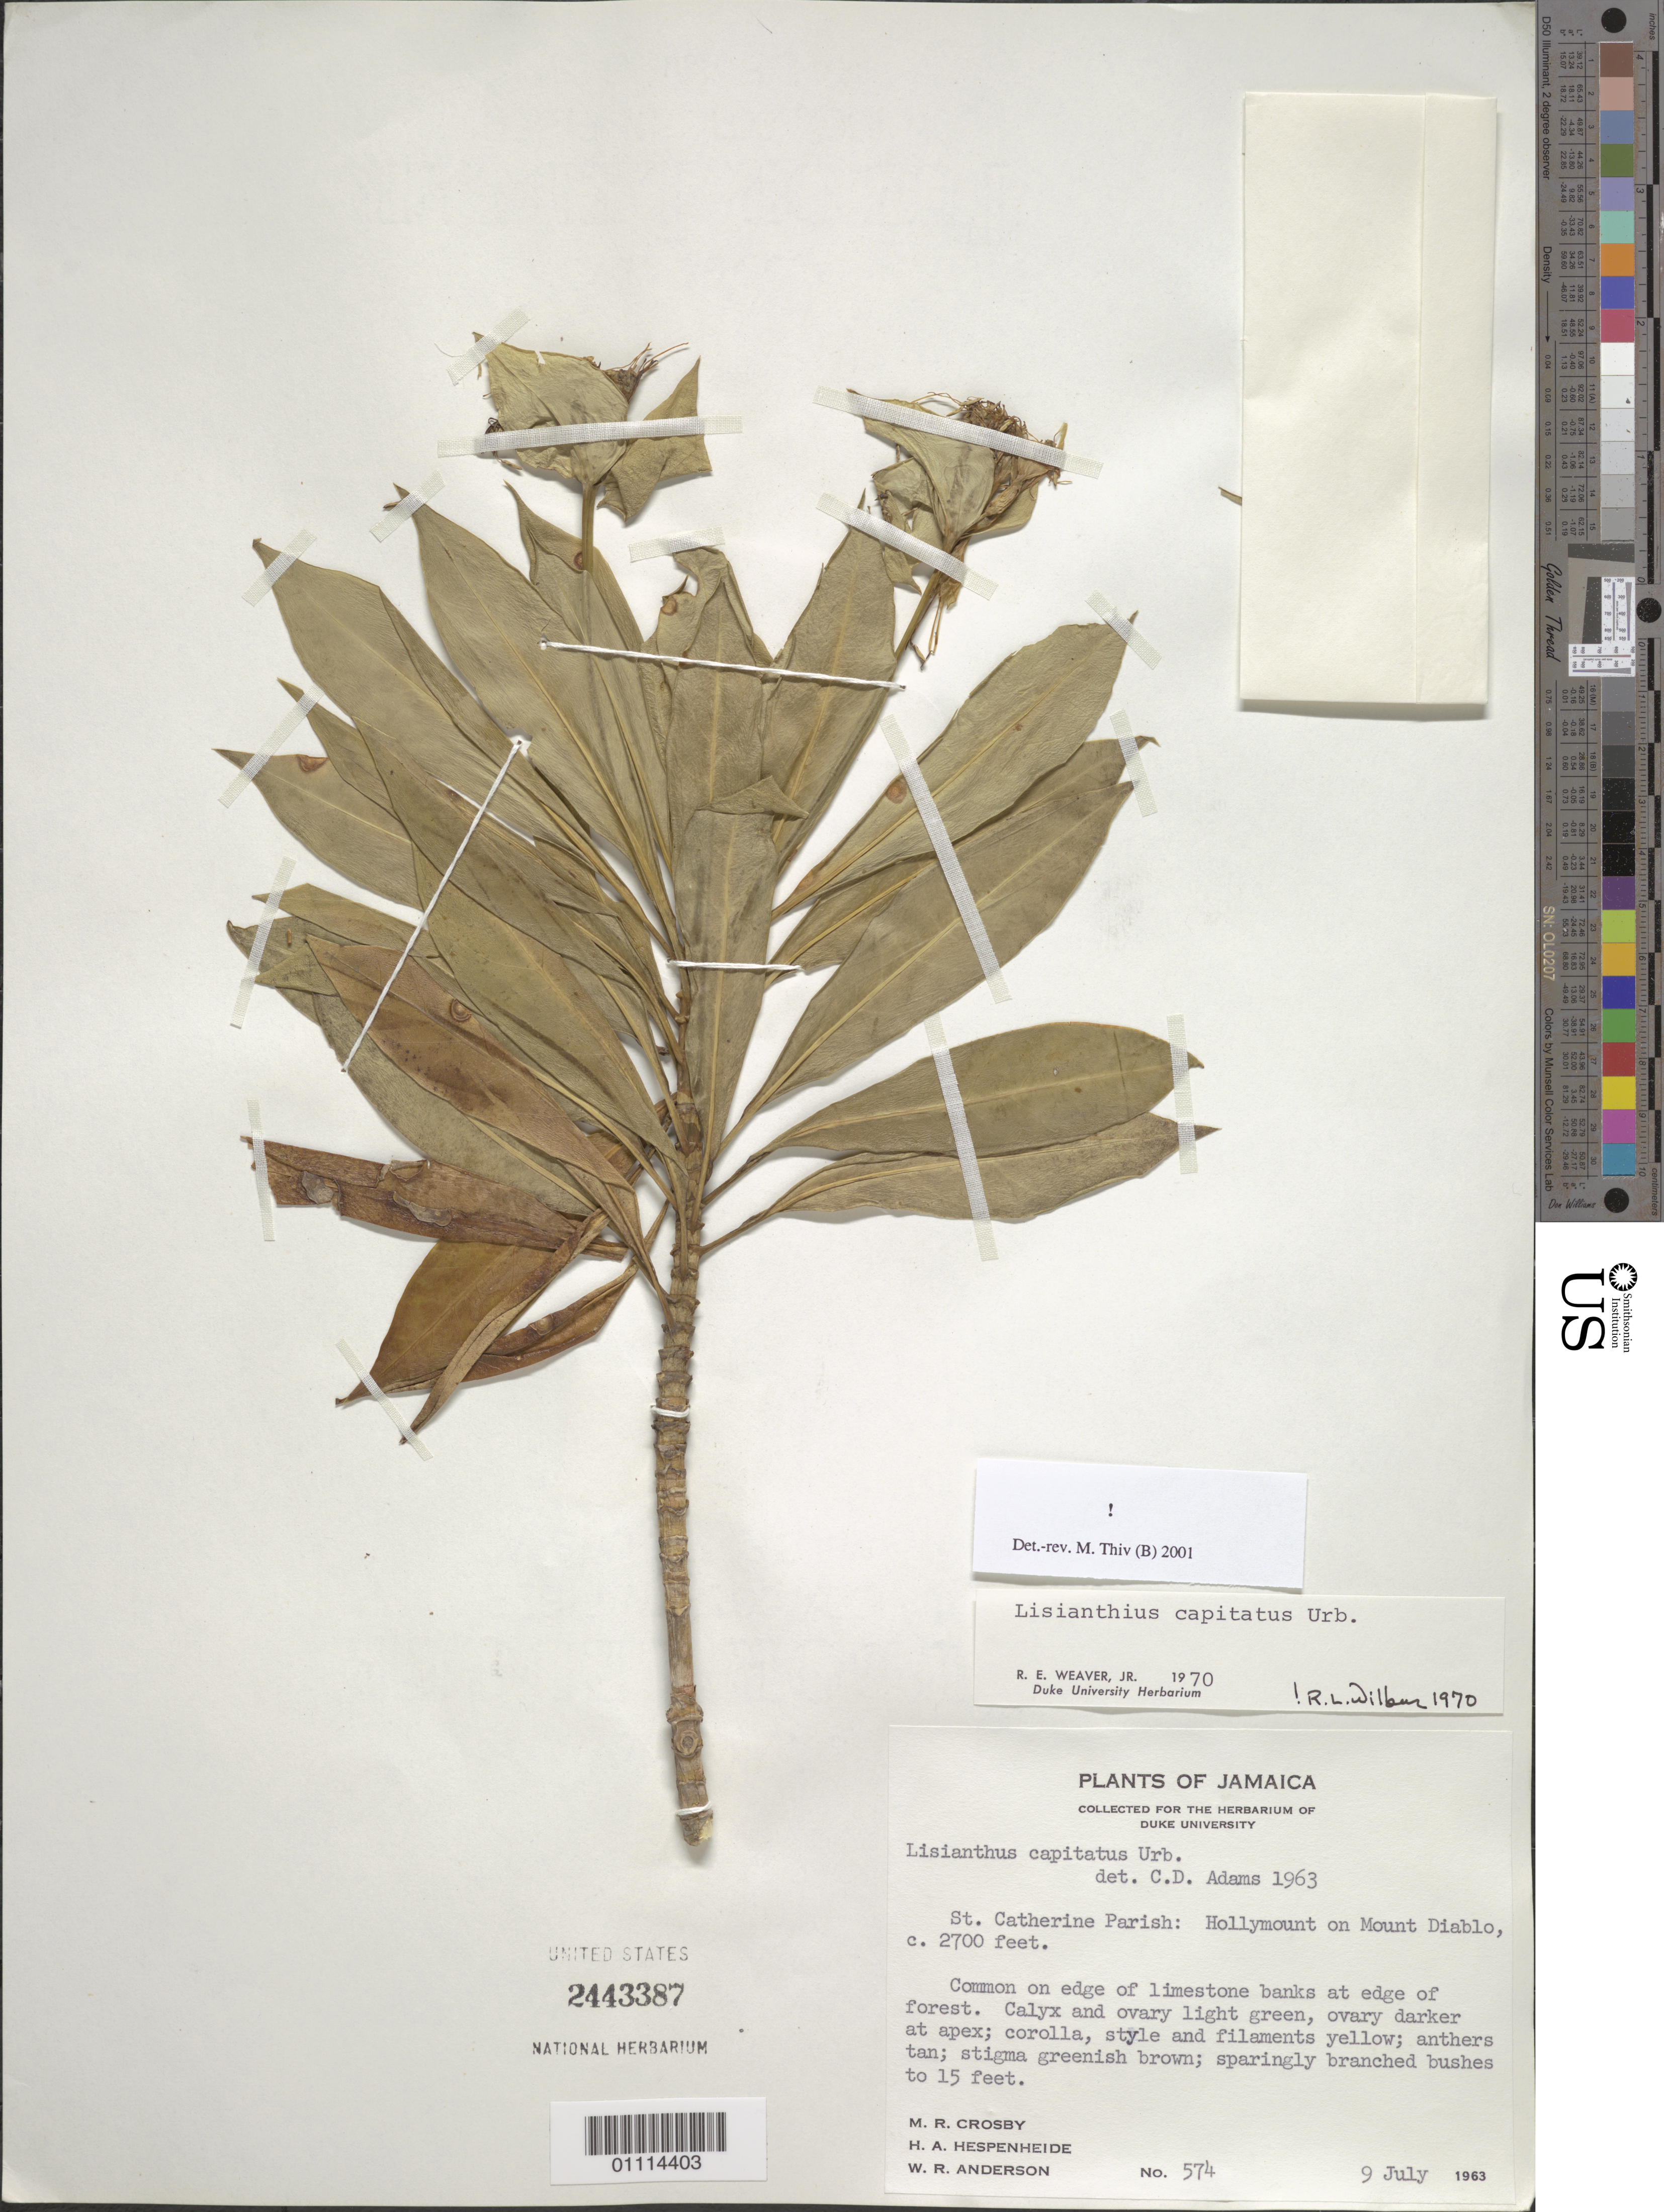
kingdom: Plantae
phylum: Tracheophyta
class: Magnoliopsida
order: Gentianales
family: Gentianaceae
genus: Lisianthius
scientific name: Lisianthius capitatus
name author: Urb.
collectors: M. R. Crosby, H. A. Hespenheide & W. R. Anderson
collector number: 574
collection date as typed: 09 Jul 1963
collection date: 1963-07-09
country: Jamaica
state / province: Saint Catherine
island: Jamaica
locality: Hollymount on Mount Diablo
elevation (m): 823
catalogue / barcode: US 2443387